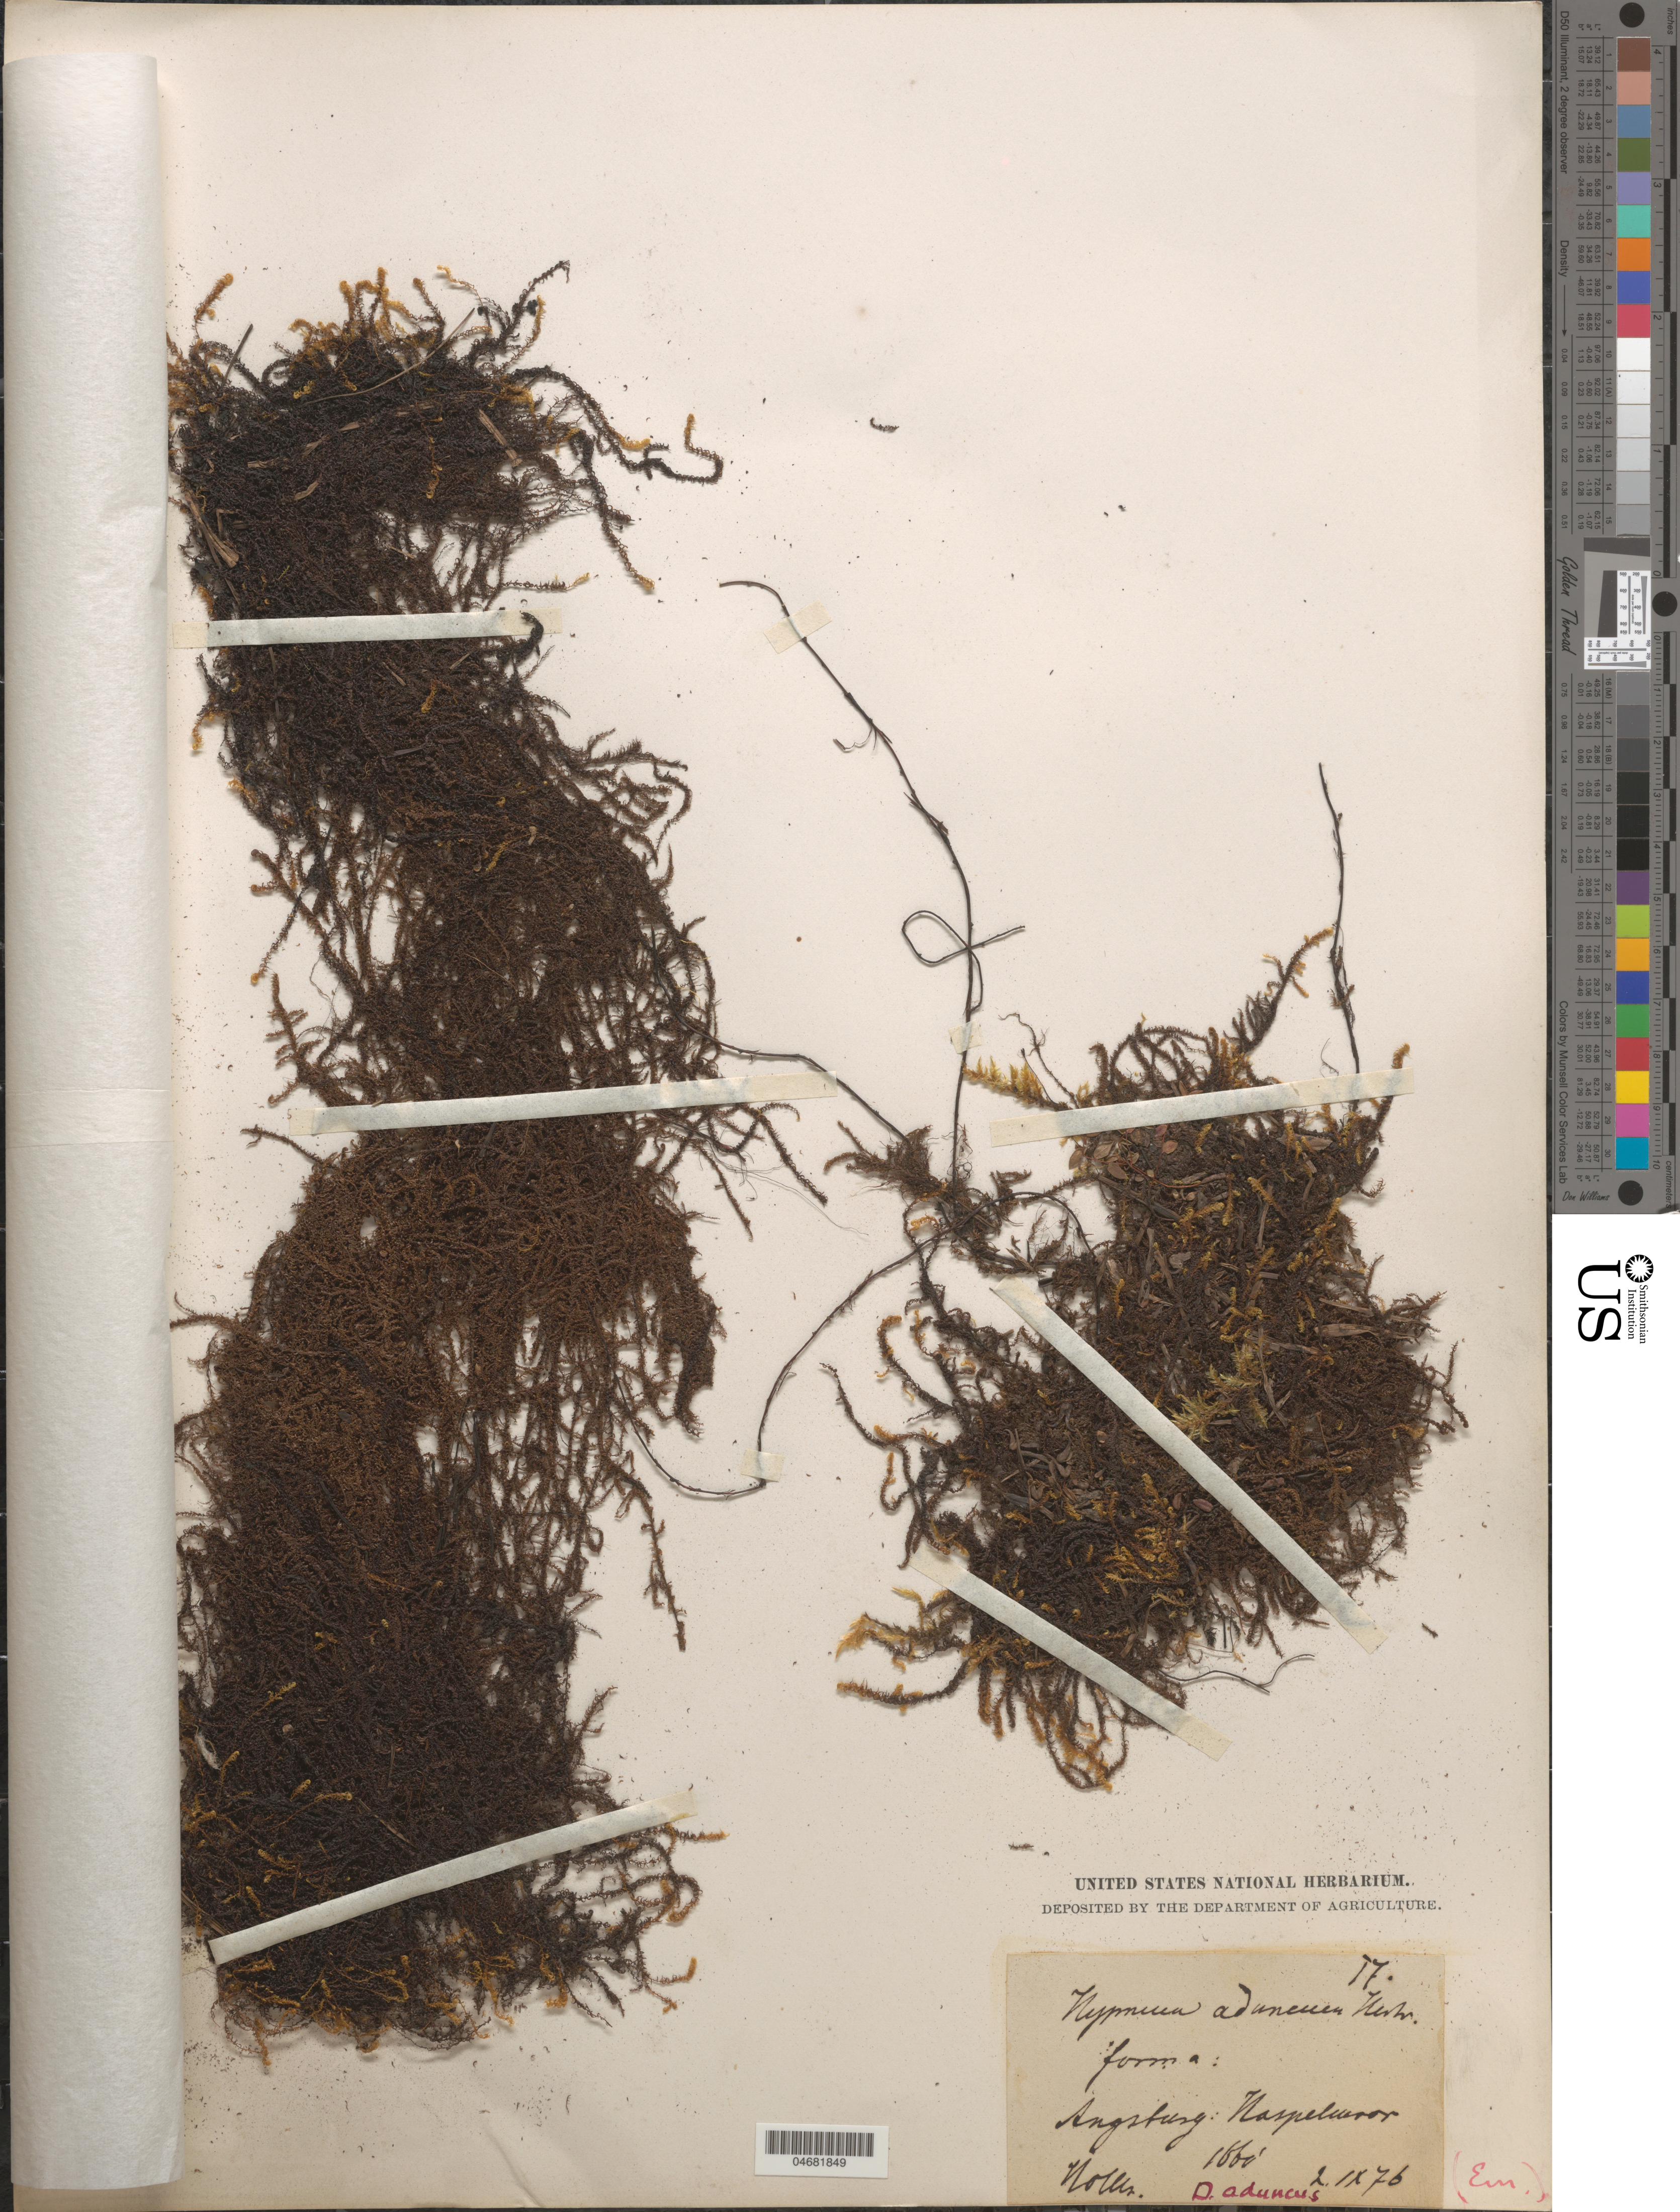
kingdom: Plantae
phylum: Bryophyta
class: Bryopsida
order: Hypnales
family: Hypnaceae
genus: Hypnum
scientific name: Hypnum aduncum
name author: Hedw.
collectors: Holler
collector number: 17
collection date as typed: Transcribed d/m/y: 2/9/76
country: Germany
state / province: Bayern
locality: Augsburg: Haspelmoor. (Eur.).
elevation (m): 506